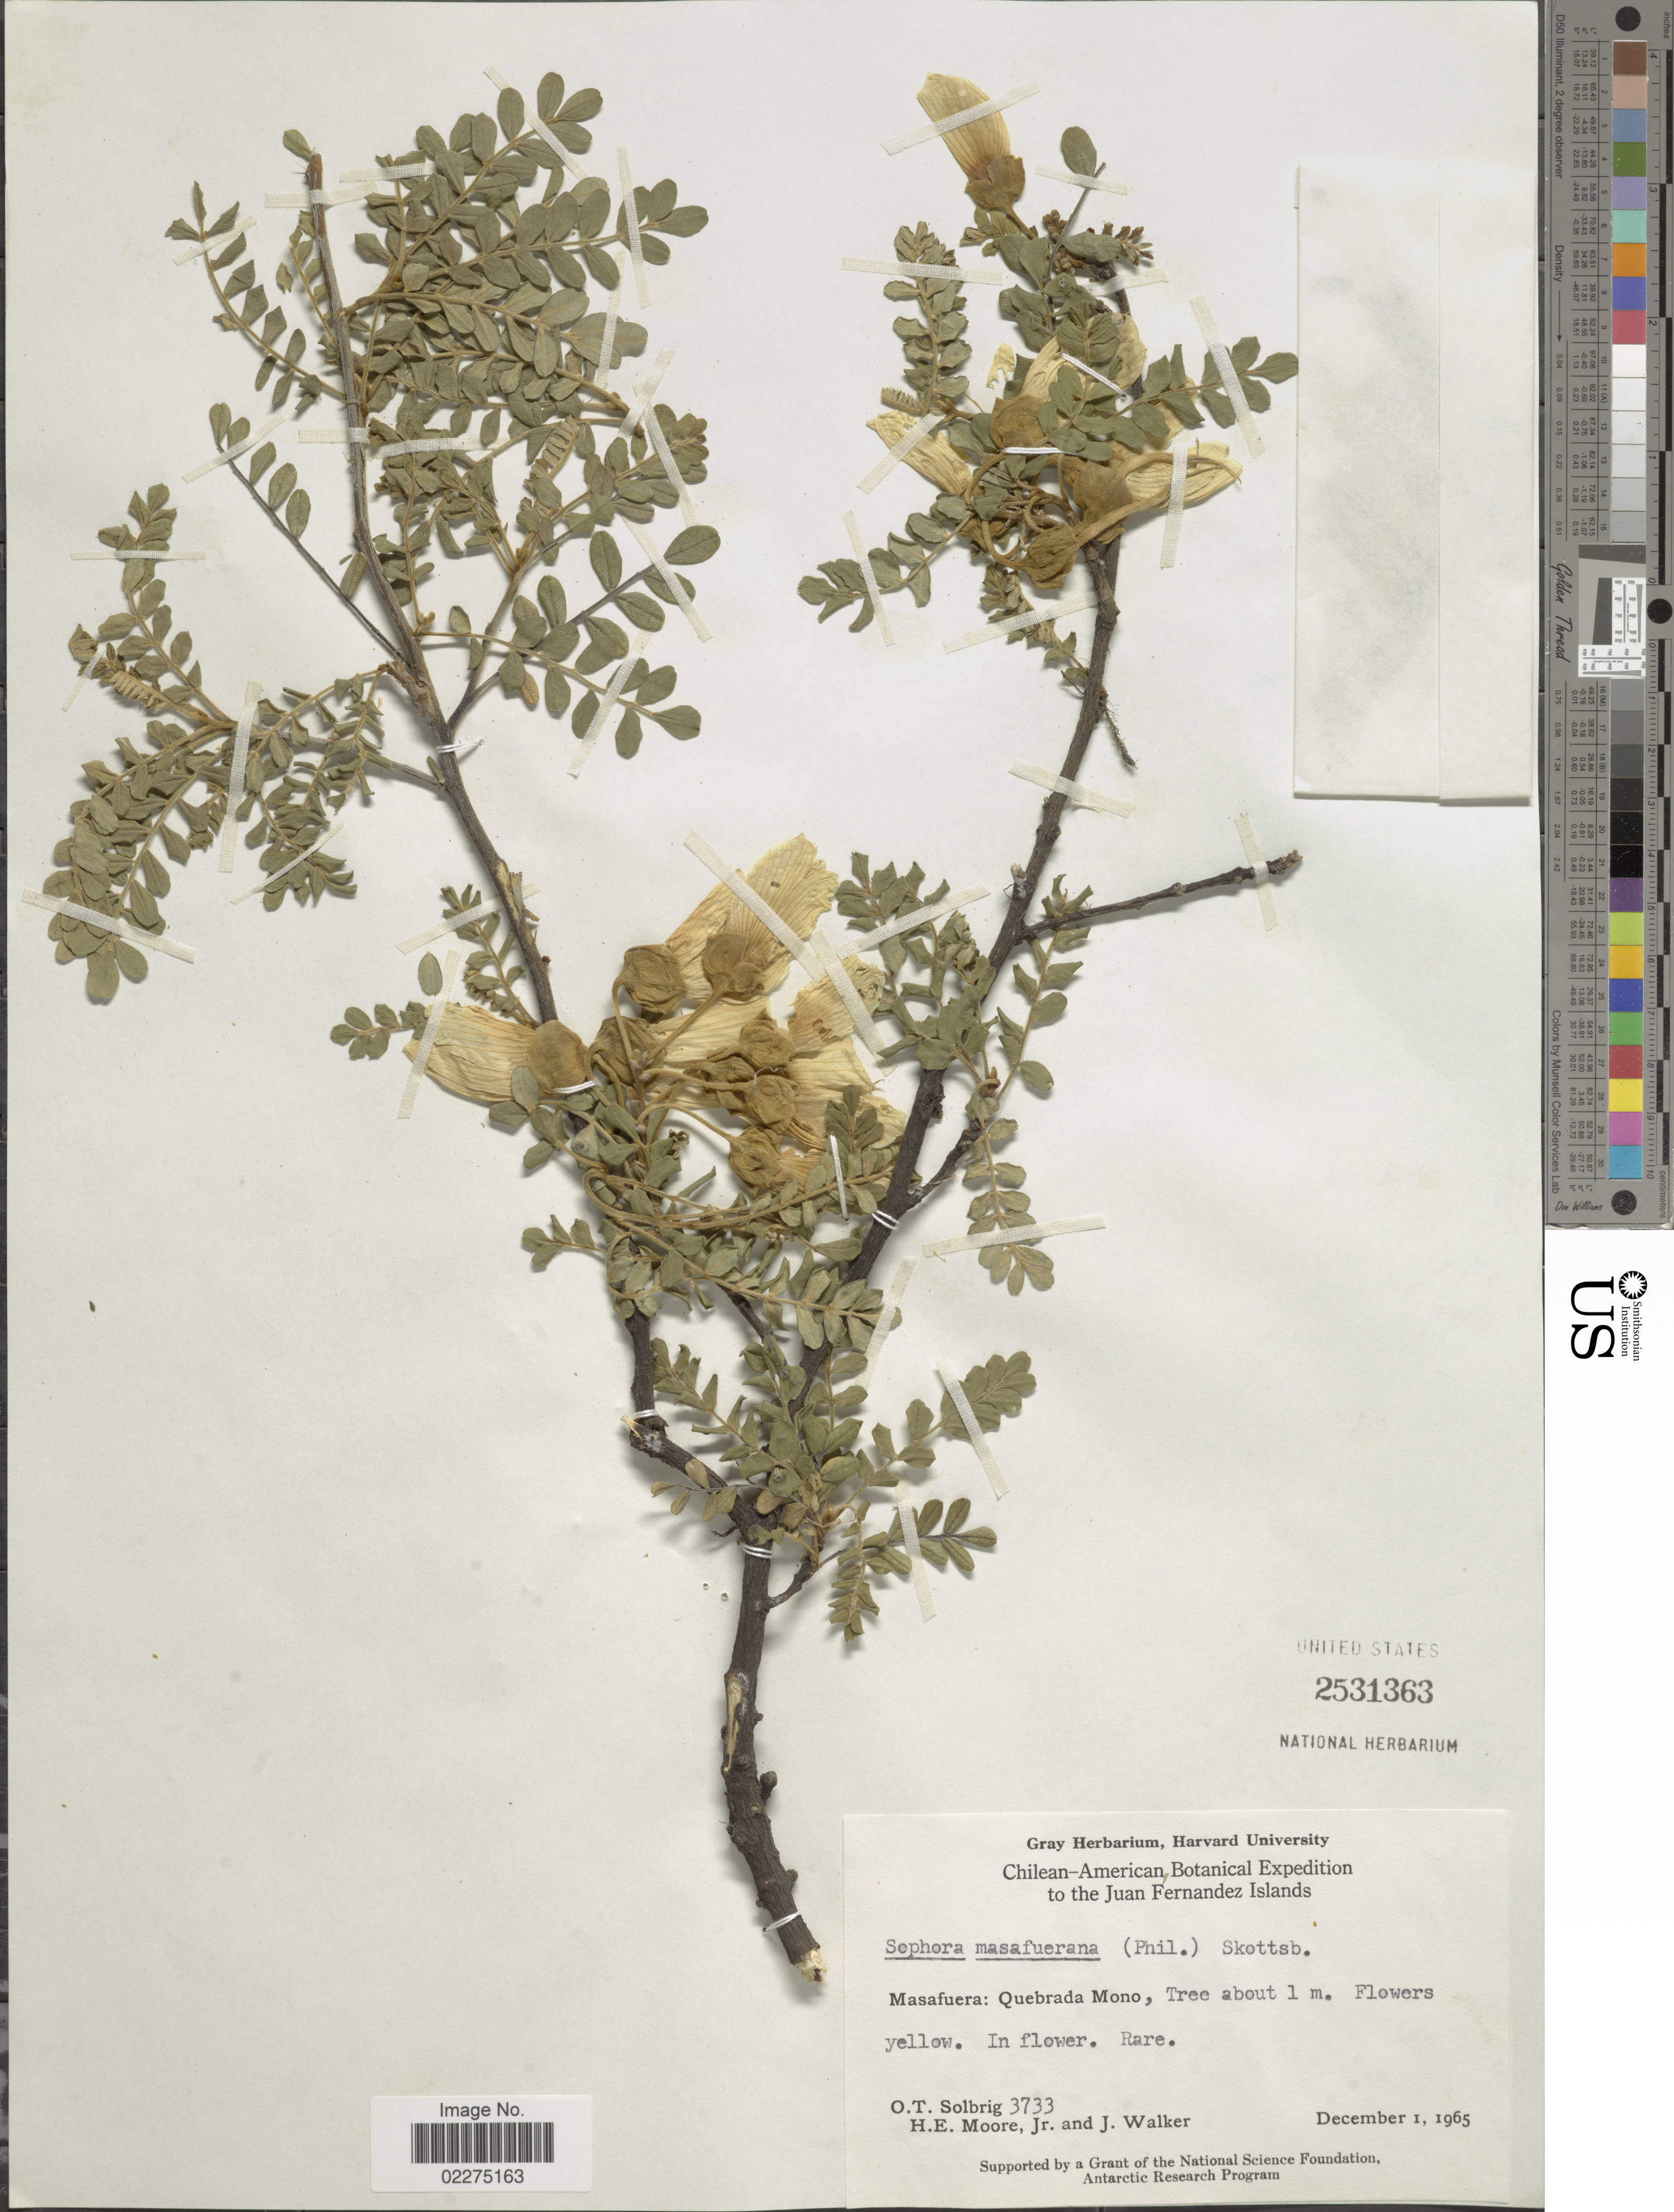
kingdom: Plantae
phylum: Tracheophyta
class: Magnoliopsida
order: Fabales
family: Fabaceae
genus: Sophora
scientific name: Sophora masafuerana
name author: (Phil.) Skottsb.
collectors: O. T. Solbrig, H. Moore & J. Walker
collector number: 3733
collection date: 1965-12-01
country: Chile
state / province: Valparaíso (V)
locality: Juan Fenrandez Islands. Masafuera: Quebrada Mono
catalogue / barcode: US 2531363